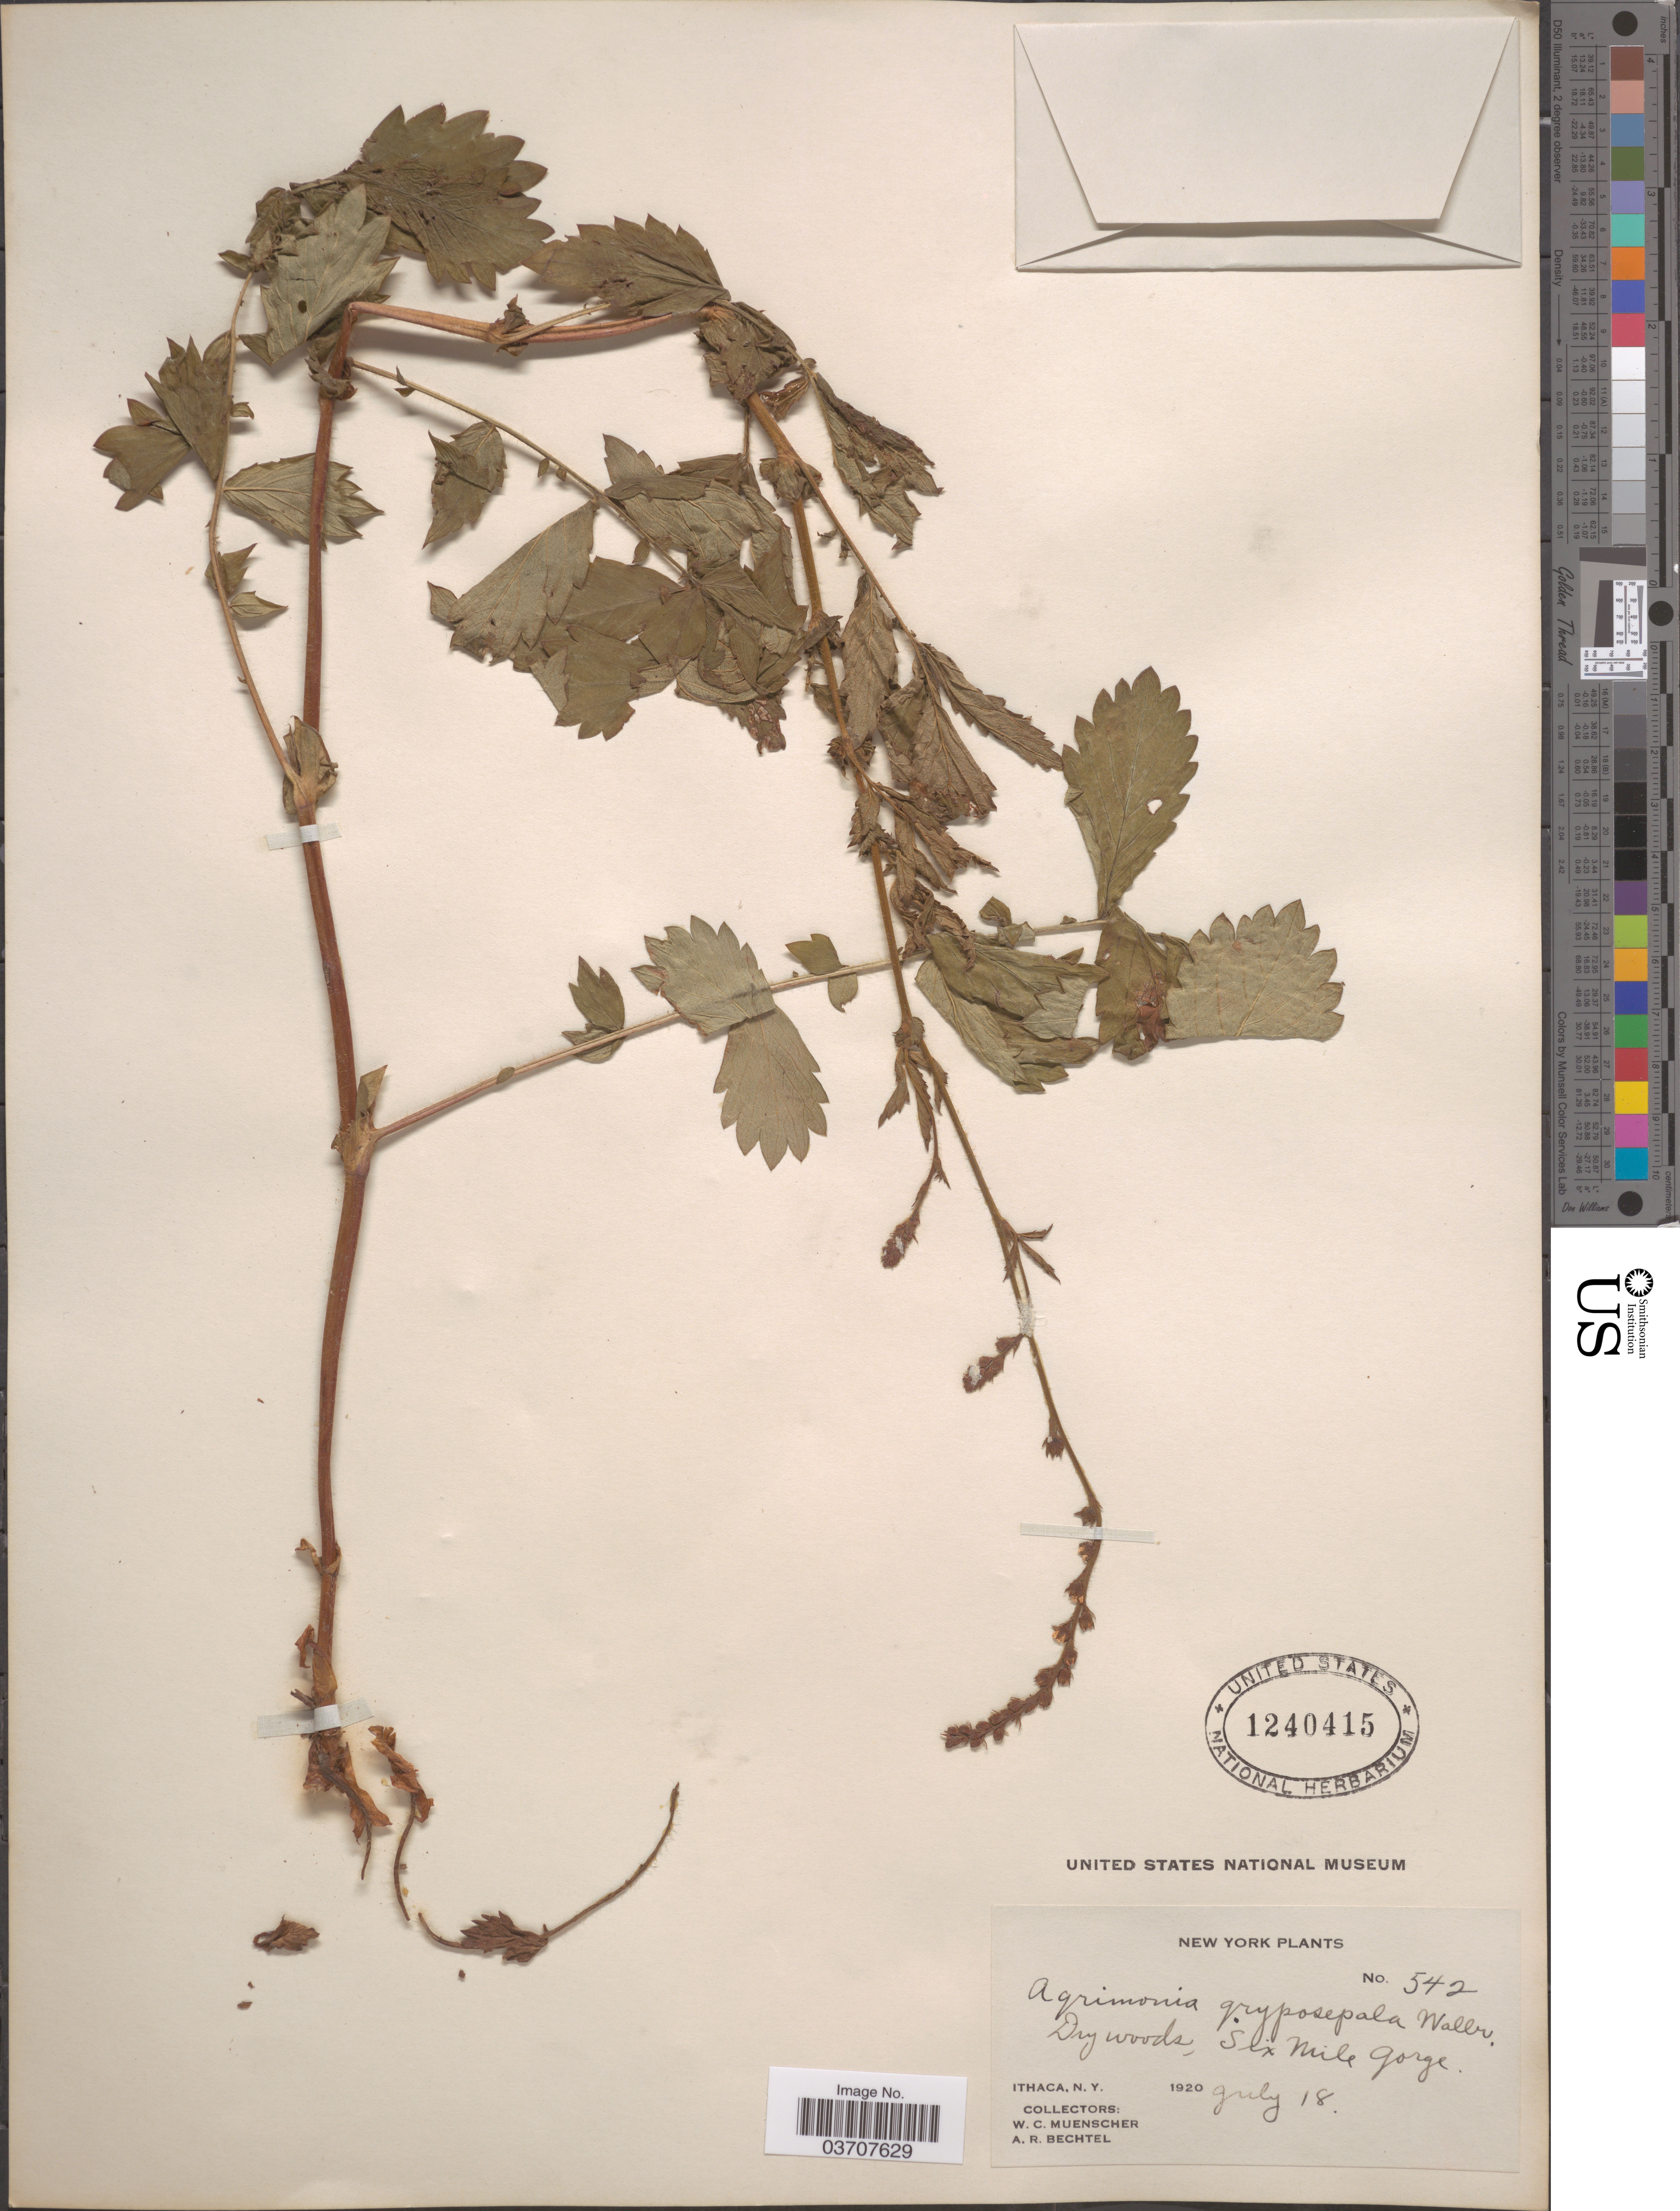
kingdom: Plantae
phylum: Tracheophyta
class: Magnoliopsida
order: Rosales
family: Rosaceae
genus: Agrimonia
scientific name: Agrimonia gryposepala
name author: Wallr.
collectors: W. Muenscher & A. Bechtel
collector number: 542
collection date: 1920-07-18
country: United States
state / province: New York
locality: Six Mile Gorge. Ithaca.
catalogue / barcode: US 1240415